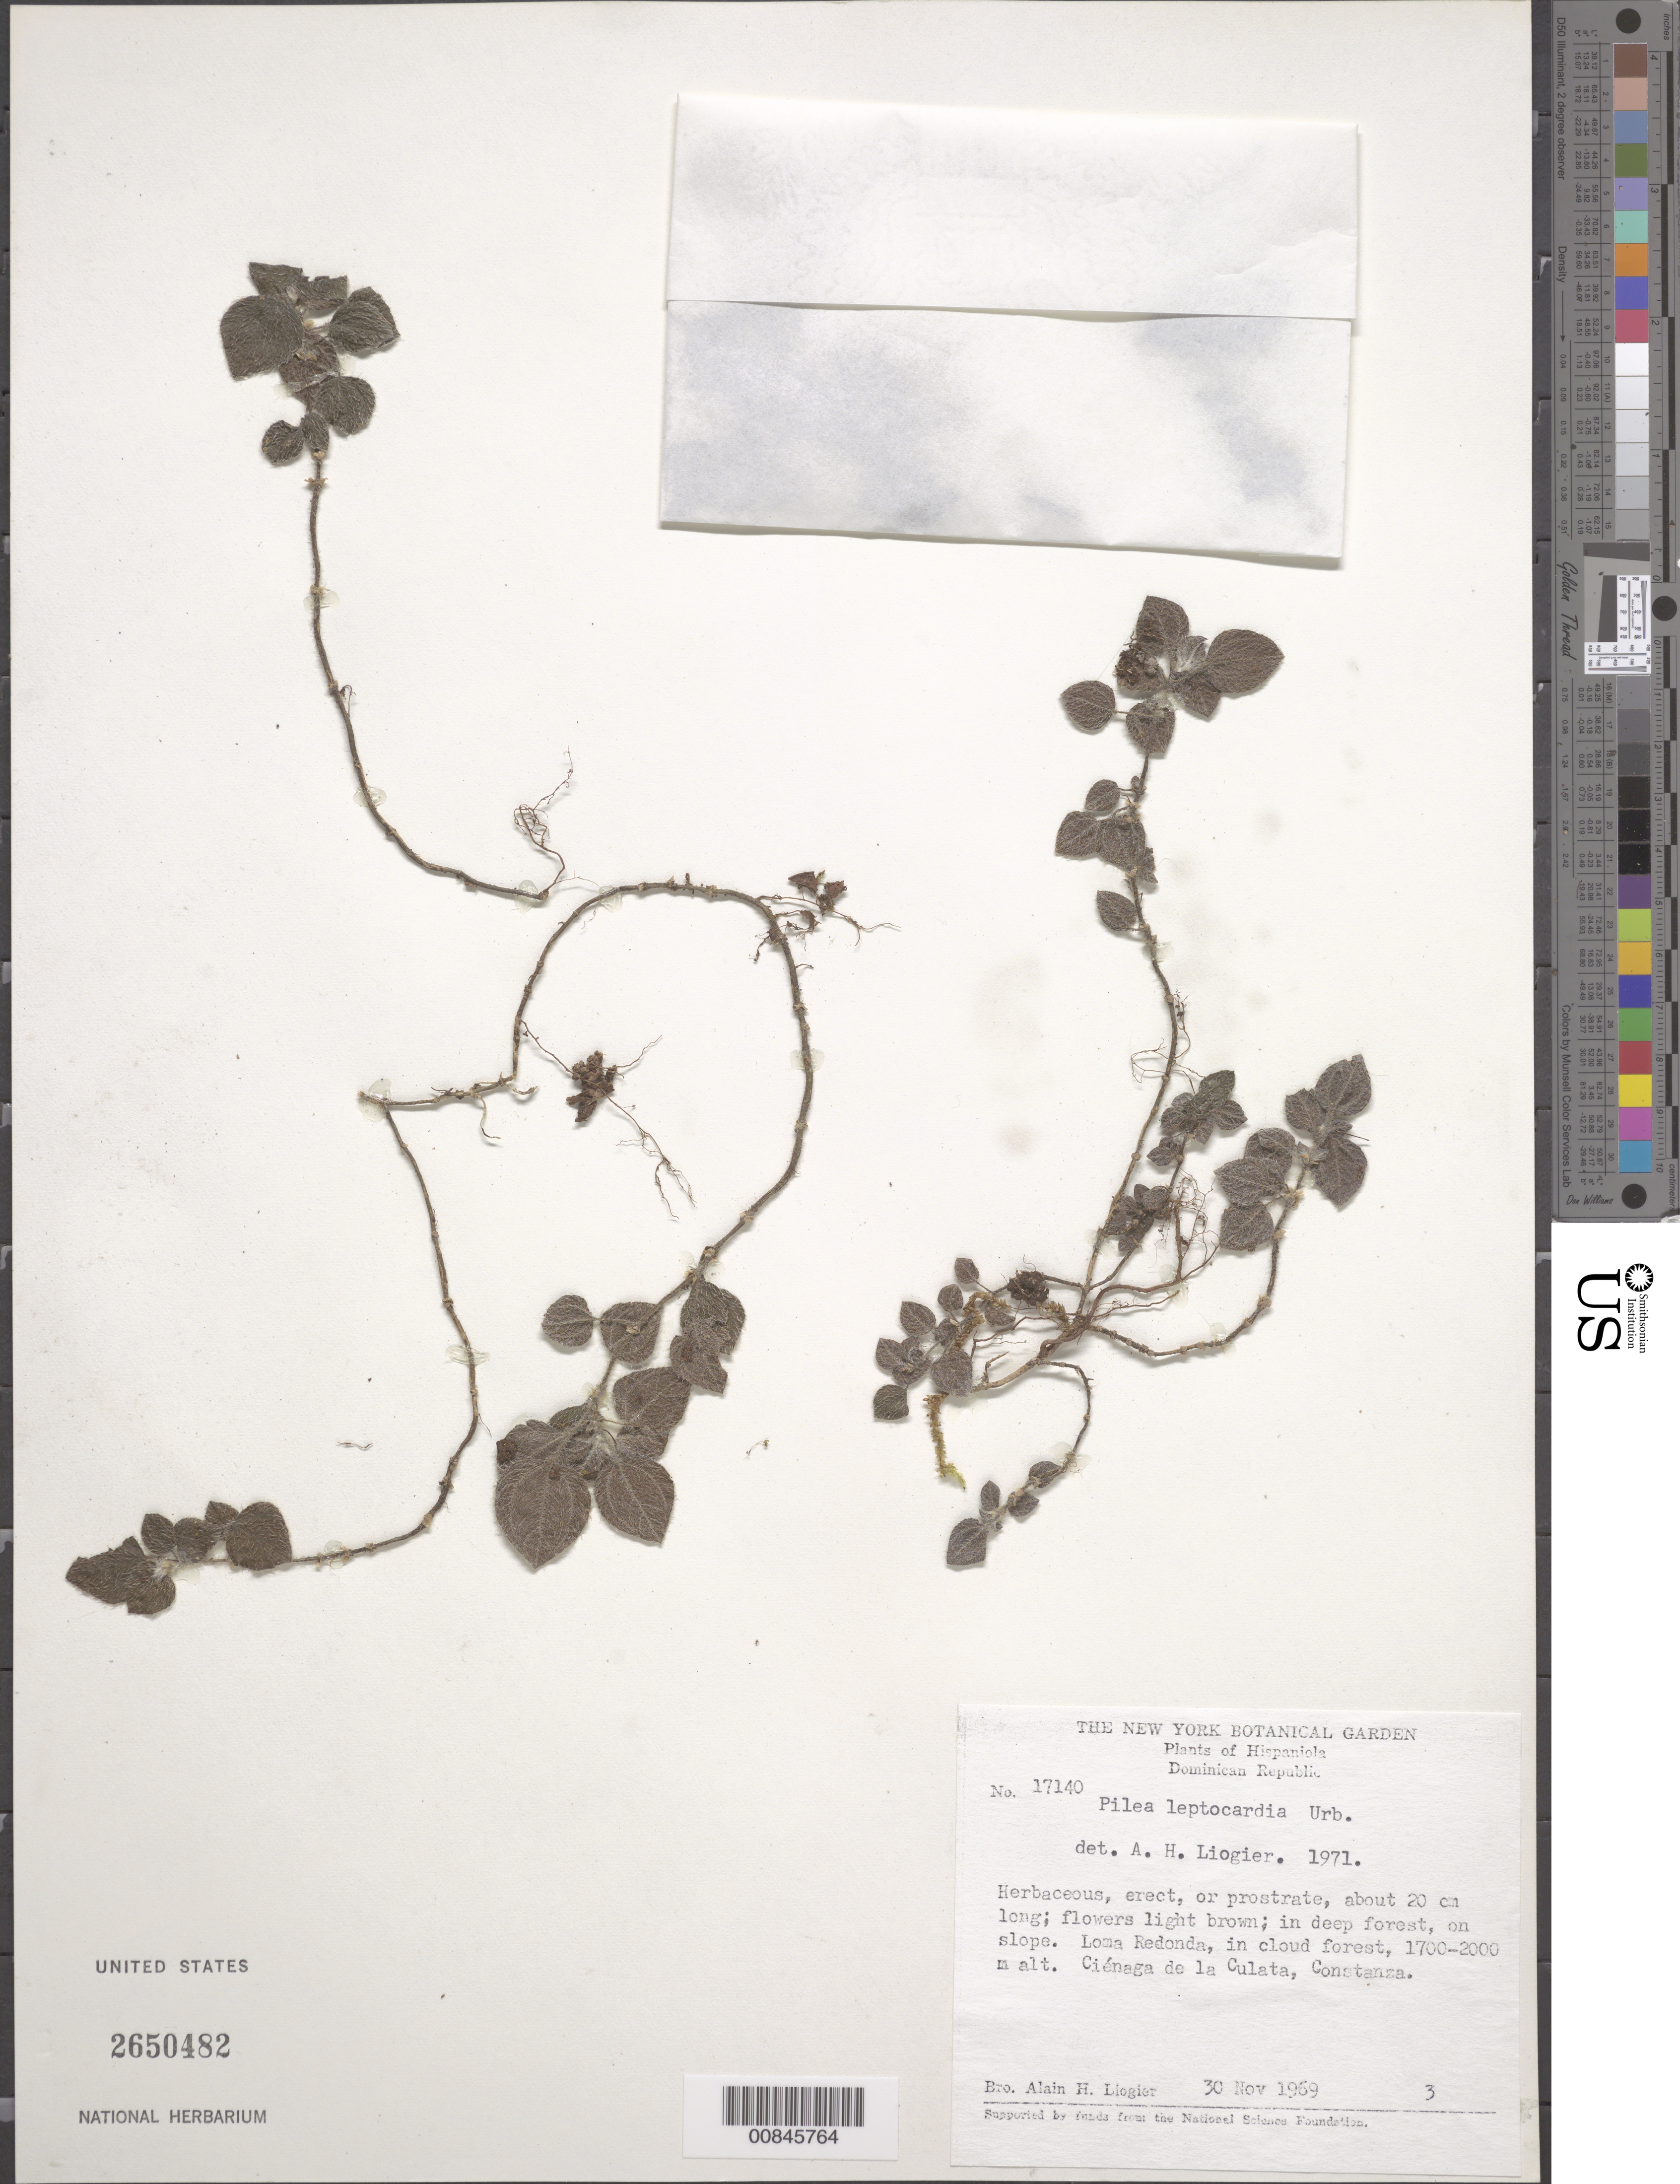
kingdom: Plantae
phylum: Tracheophyta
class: Magnoliopsida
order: Rosales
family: Urticaceae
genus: Pilea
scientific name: Pilea leptocardia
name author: Urb.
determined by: Liogier, Alain H.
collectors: A. H. Liogier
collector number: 17140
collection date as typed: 30 Nov 1969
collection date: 1969-11-30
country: Dominican Republic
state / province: La Vega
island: Hispaniola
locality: Loma Redonda, Ciénaga de la Culata, Constanza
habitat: In deep forest, on slope. In cloud forest.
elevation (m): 1700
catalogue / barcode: US 2650482